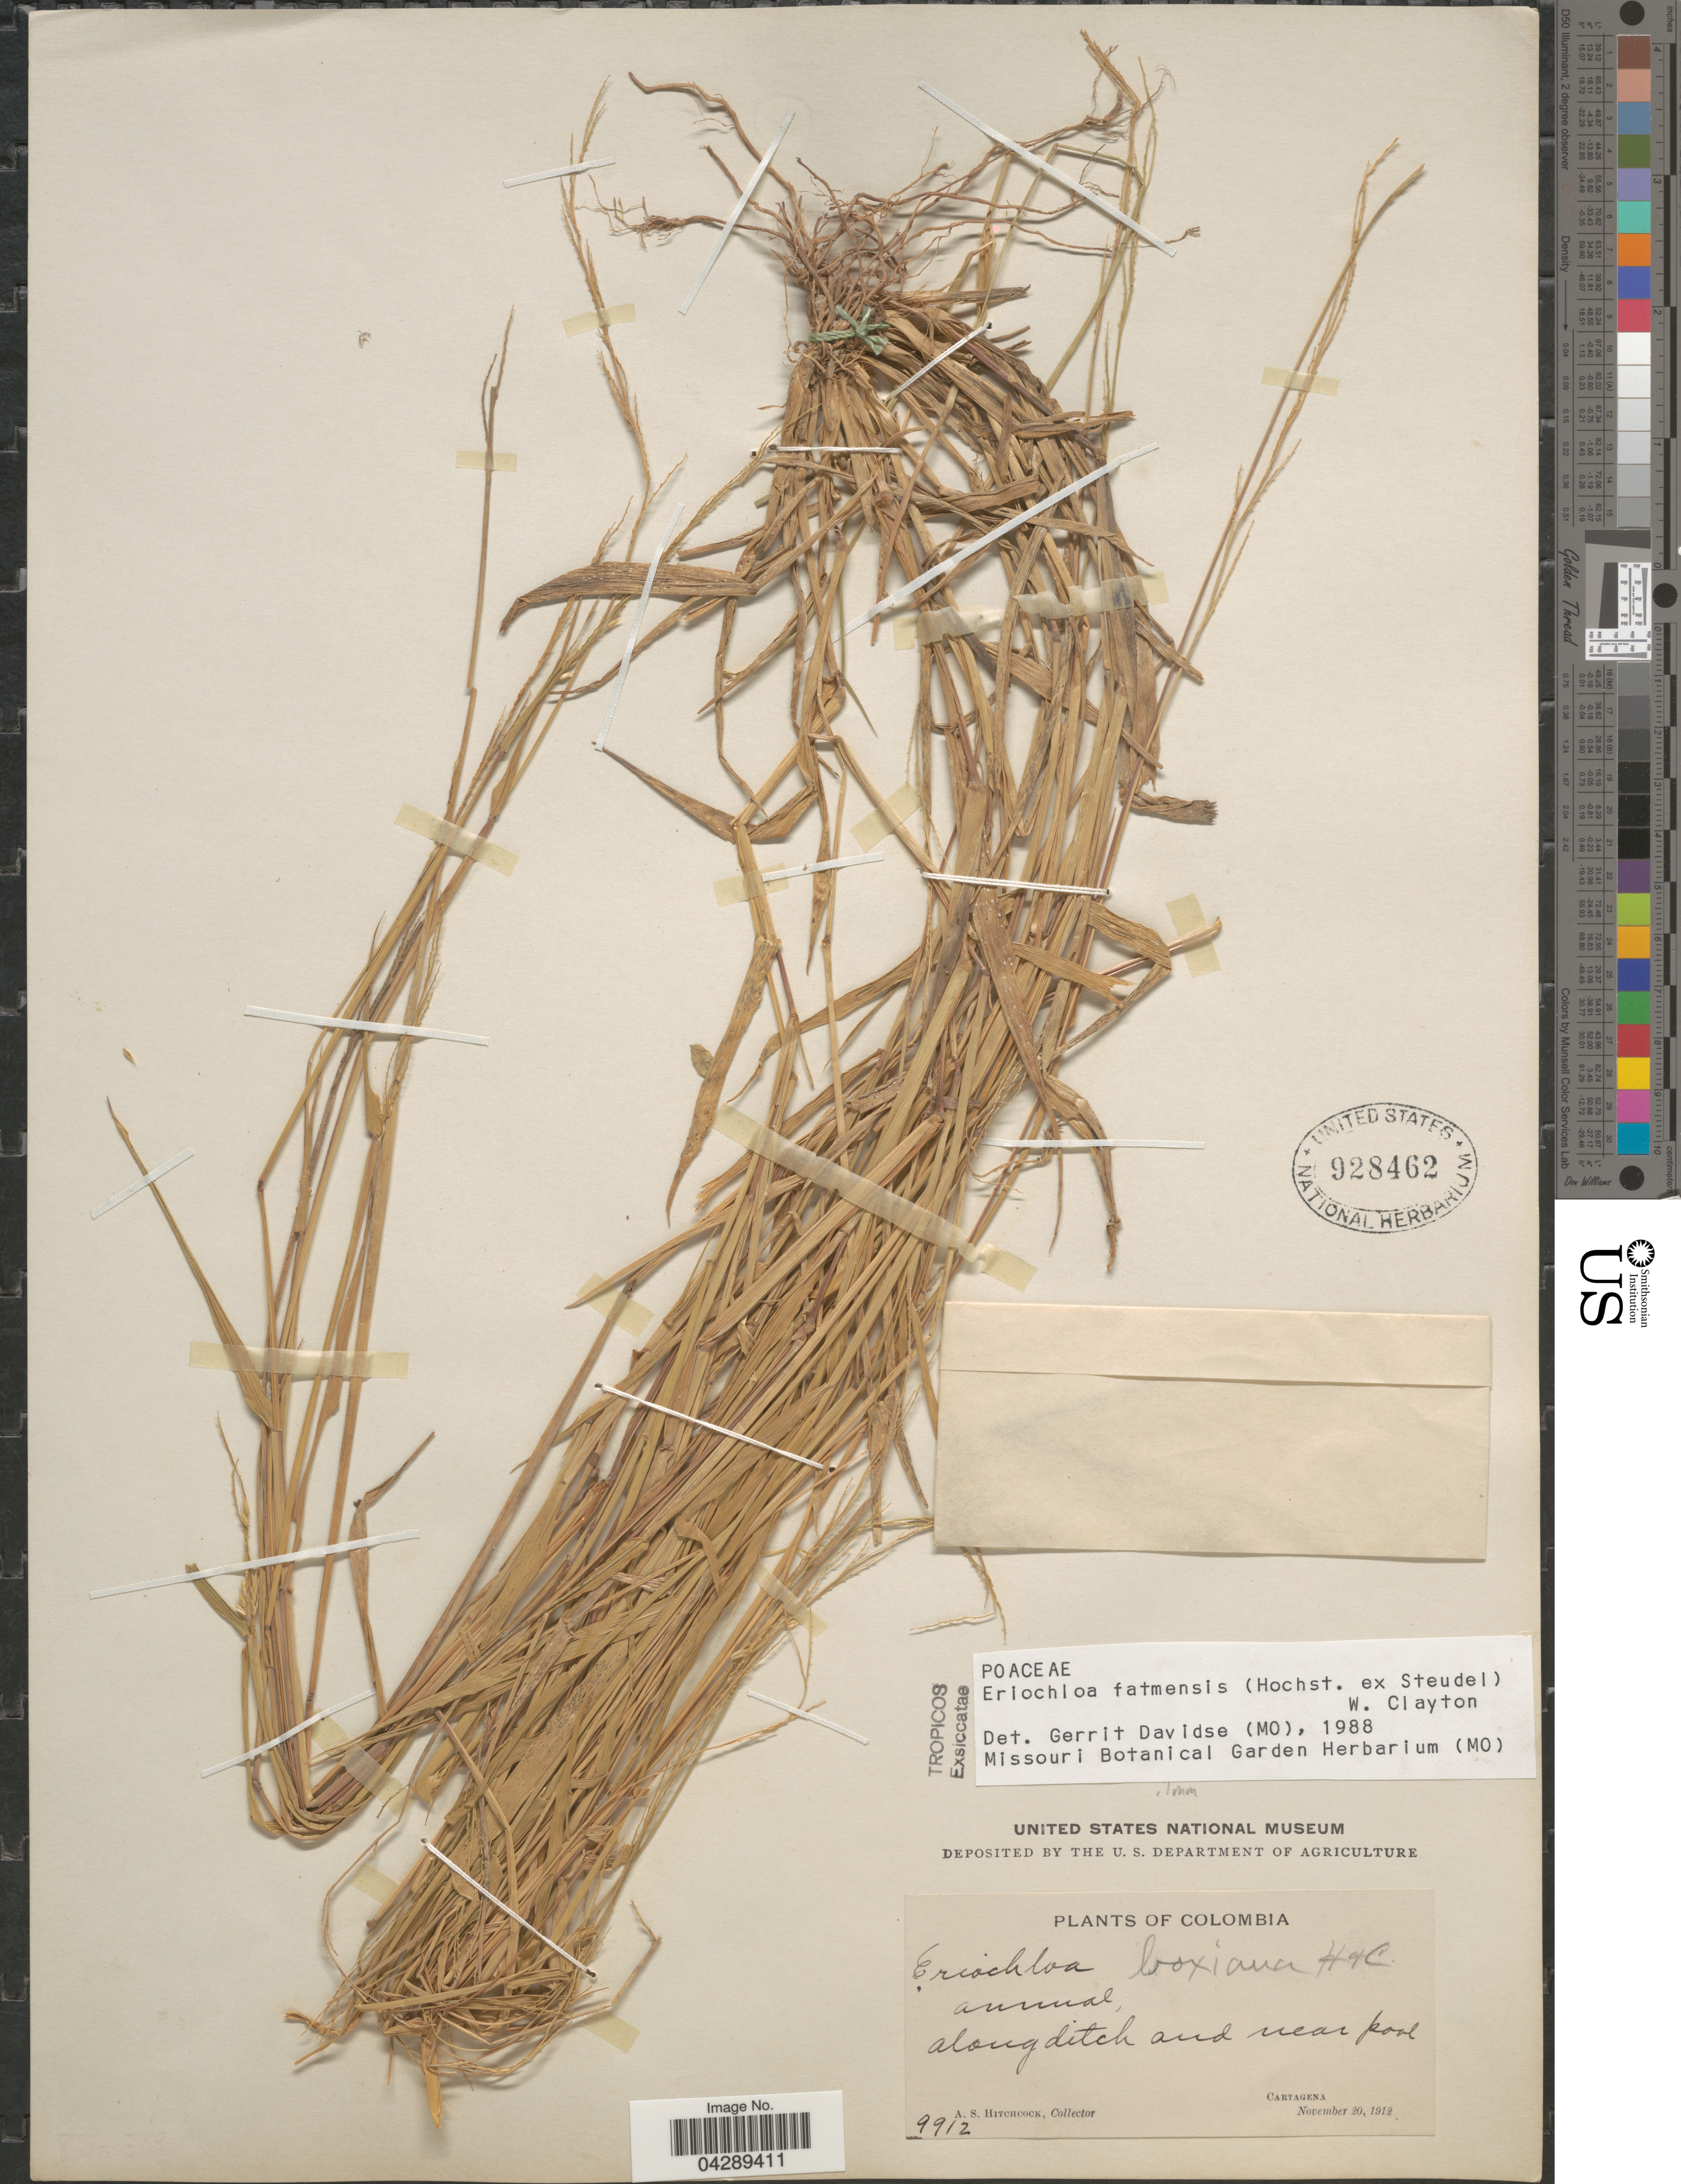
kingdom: Plantae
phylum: Tracheophyta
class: Liliopsida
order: Poales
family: Poaceae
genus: Eriochloa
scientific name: Eriochloa fatmensis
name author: (Hochst. & Steud.) Clayton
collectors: A. S. Hitchcock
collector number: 9912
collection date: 1912-11-20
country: Colombia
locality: Along ditch and near pool. Cartagena.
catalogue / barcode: US 928462